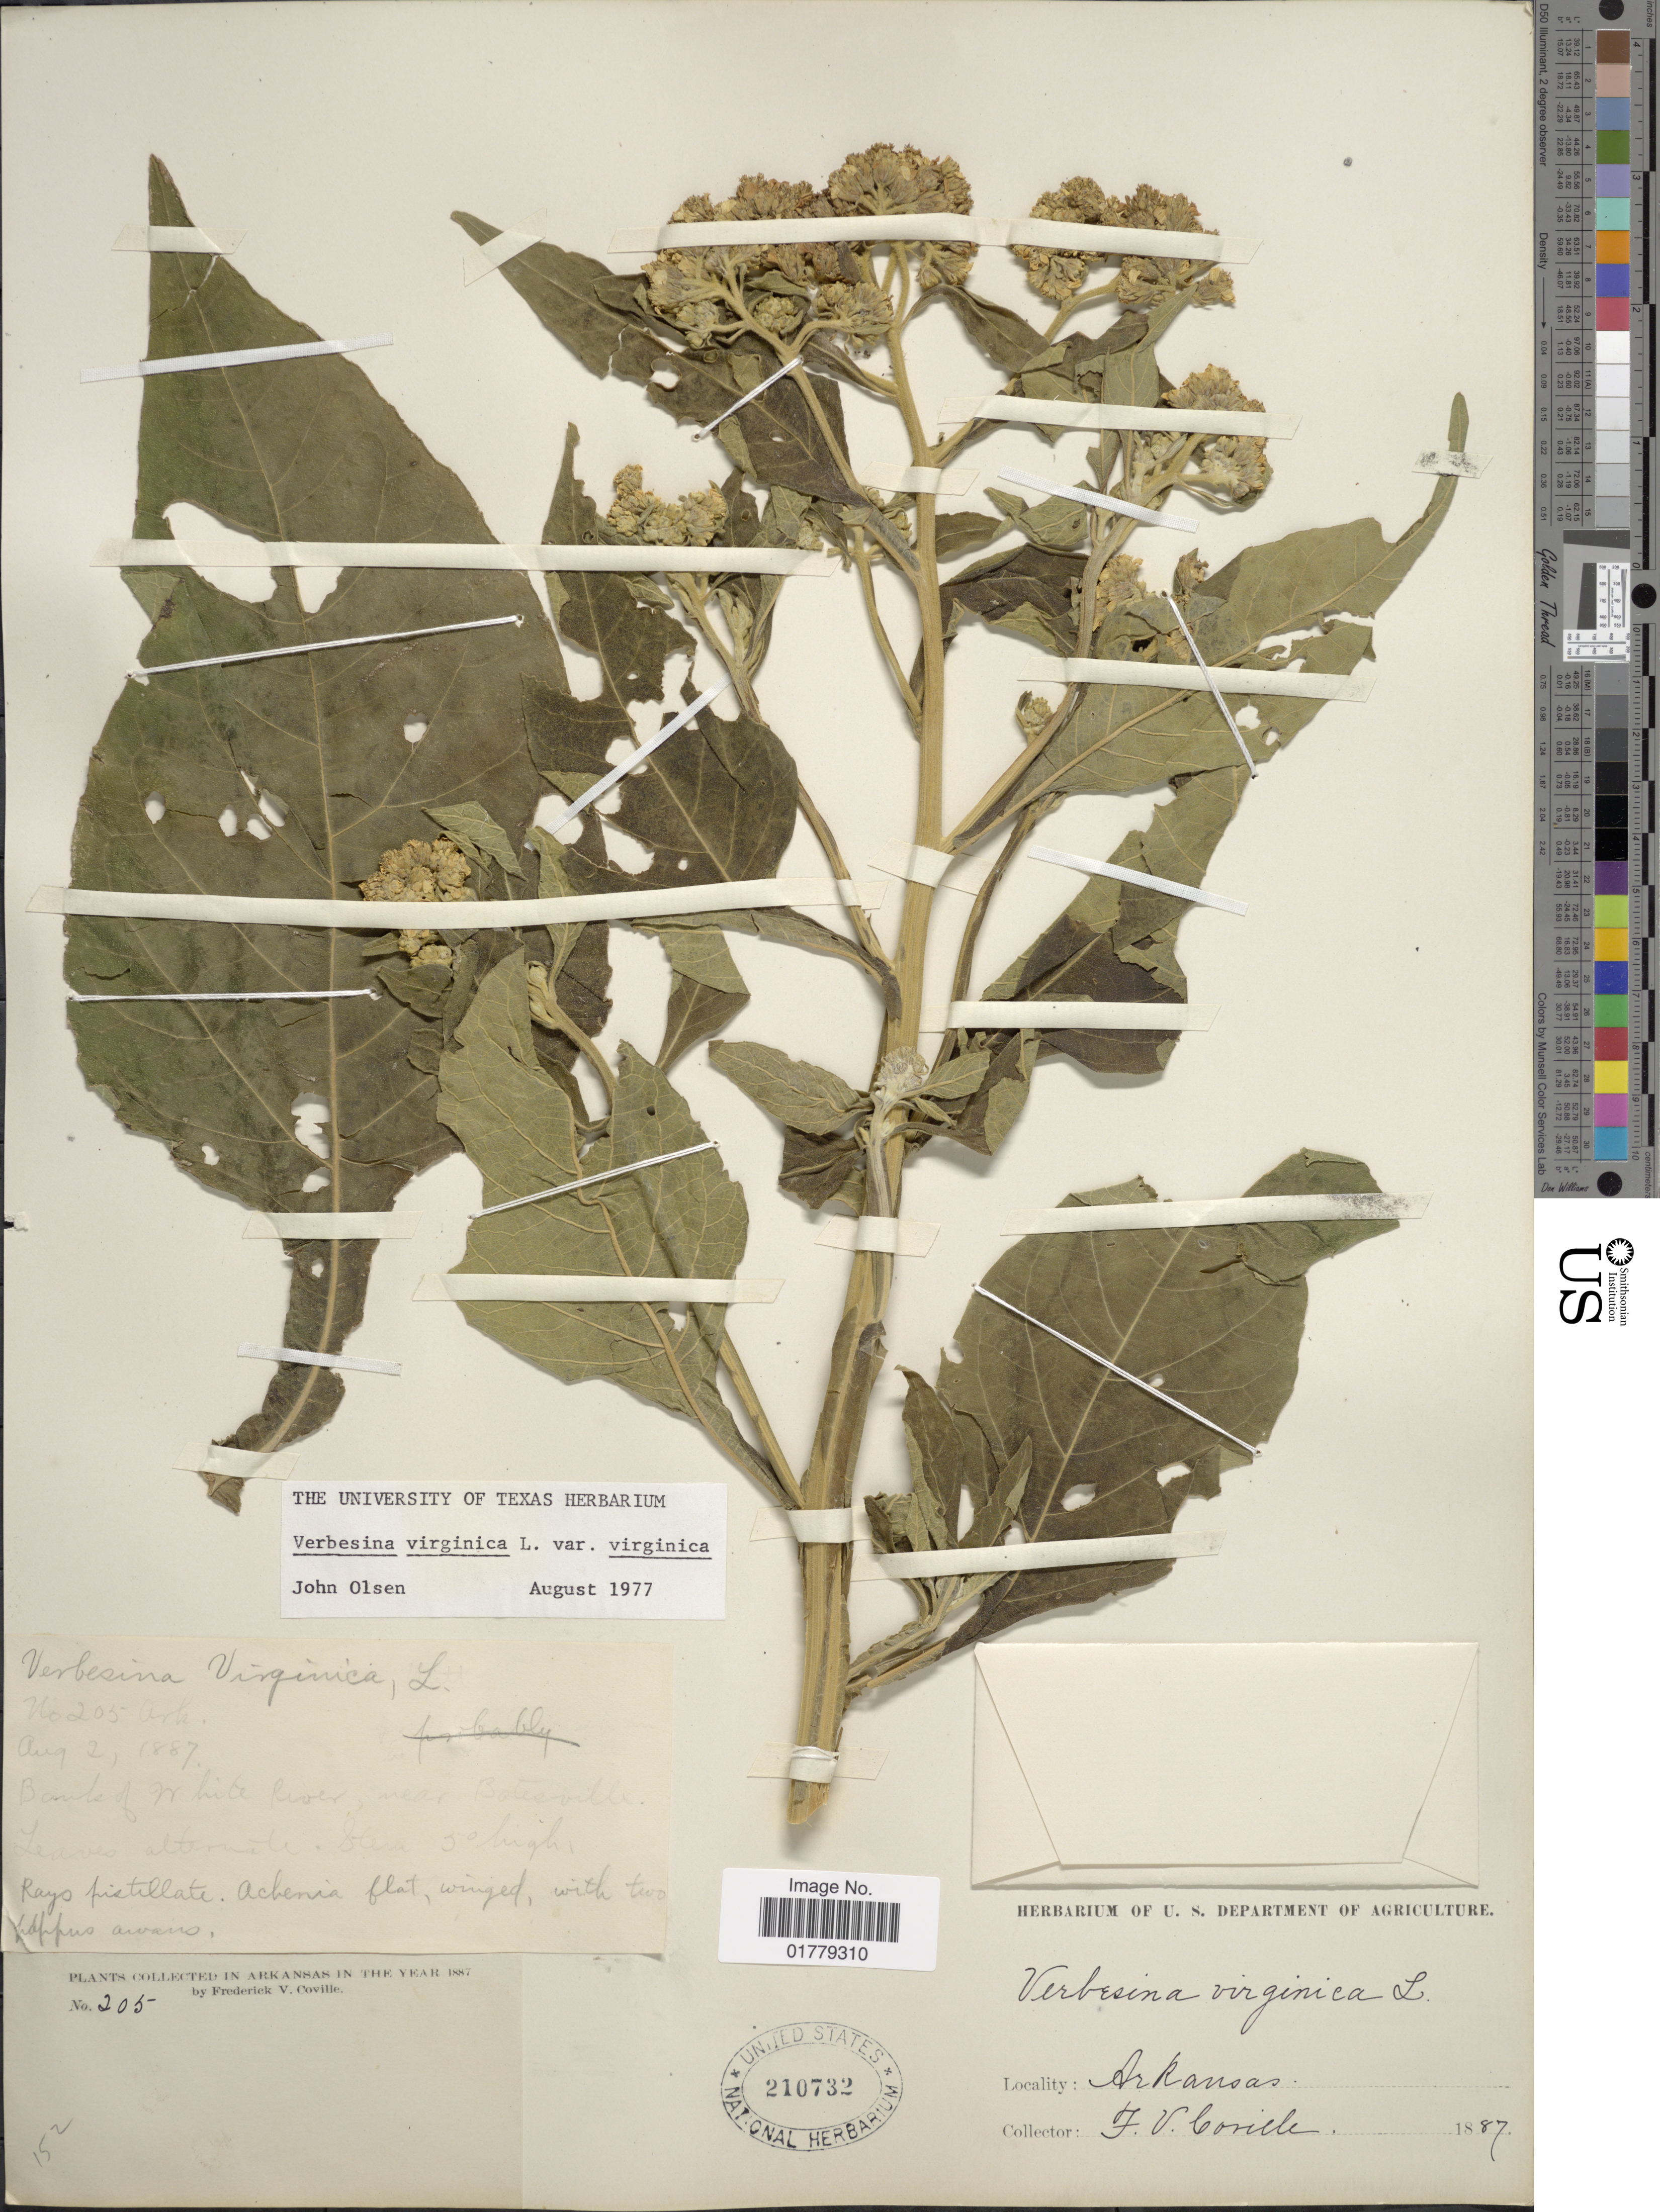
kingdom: Plantae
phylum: Tracheophyta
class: Magnoliopsida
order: Asterales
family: Asteraceae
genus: Verbesina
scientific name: Verbesina virginica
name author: L.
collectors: F. V. Coville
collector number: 205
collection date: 1887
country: United States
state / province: Arkansas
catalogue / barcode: US 210732